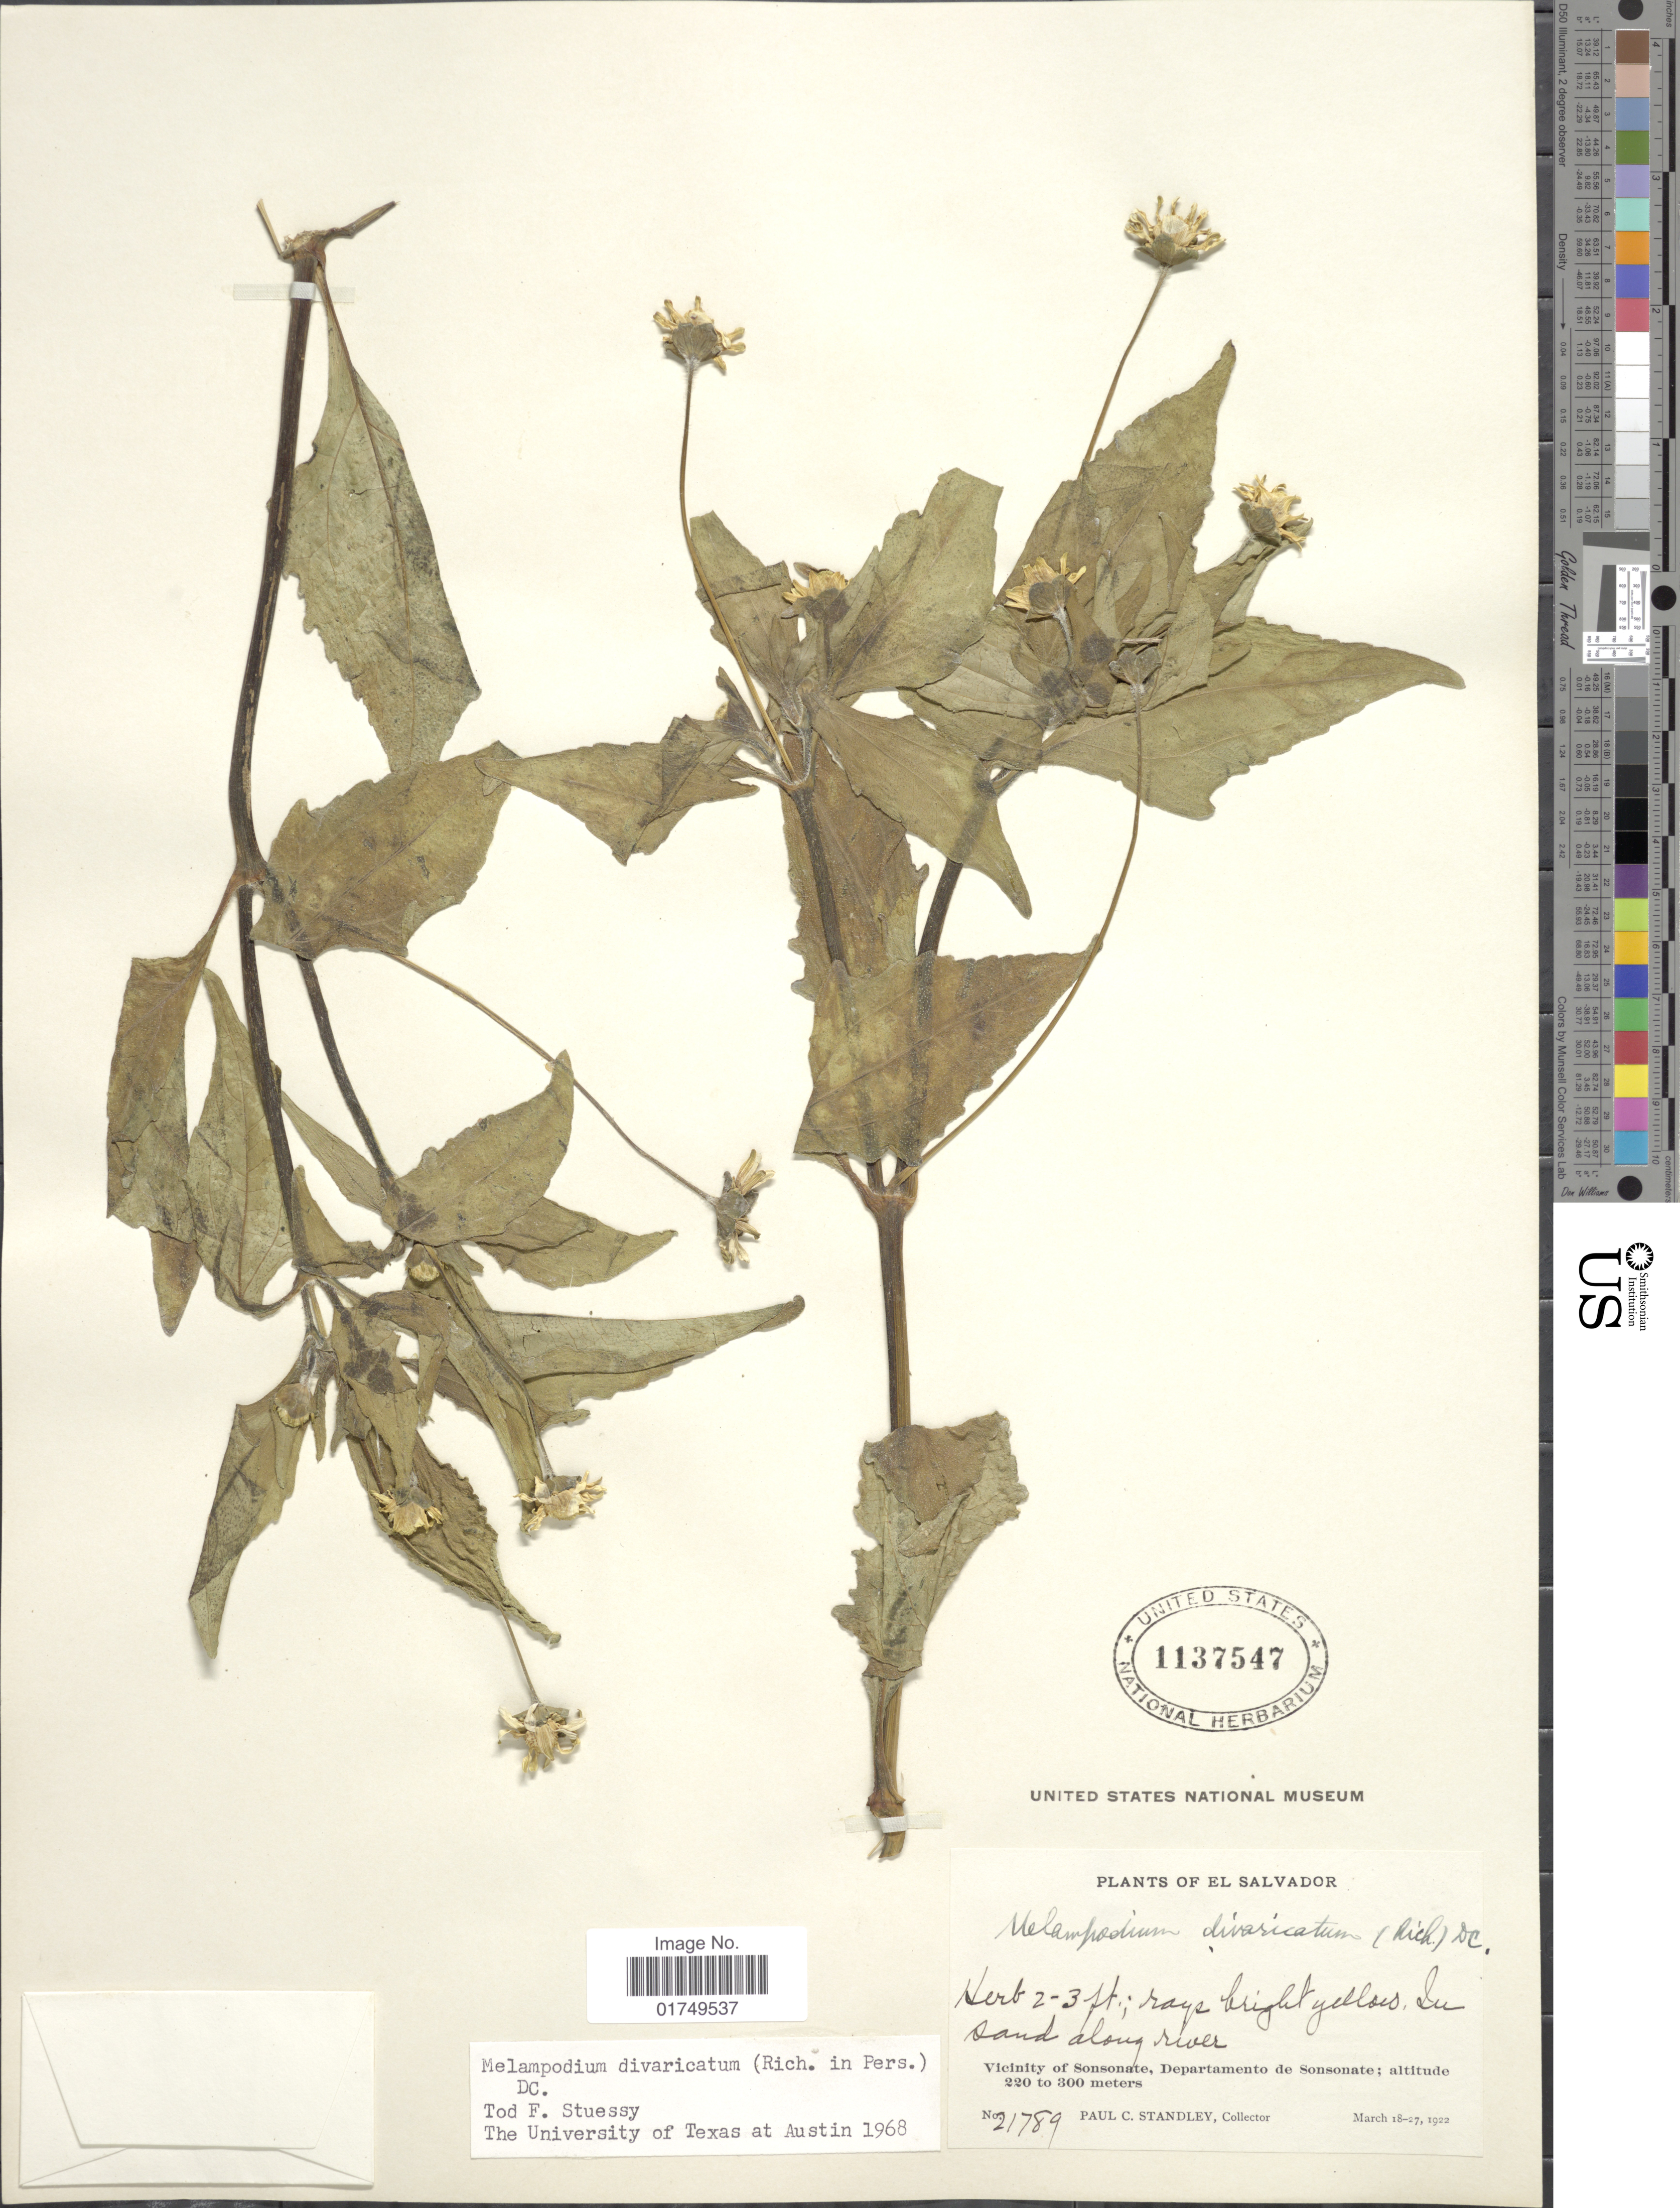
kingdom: Plantae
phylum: Tracheophyta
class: Magnoliopsida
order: Asterales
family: Asteraceae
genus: Melampodium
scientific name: Melampodium divaricatum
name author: (Rich.) DC.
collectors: P. C. Standley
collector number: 21789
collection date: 1922-03-18/1922-03-27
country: El Salvador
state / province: Sonsonate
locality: Vicinity of Sonsonate, Departamento de Sonsonate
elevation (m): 220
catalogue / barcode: US 1137547